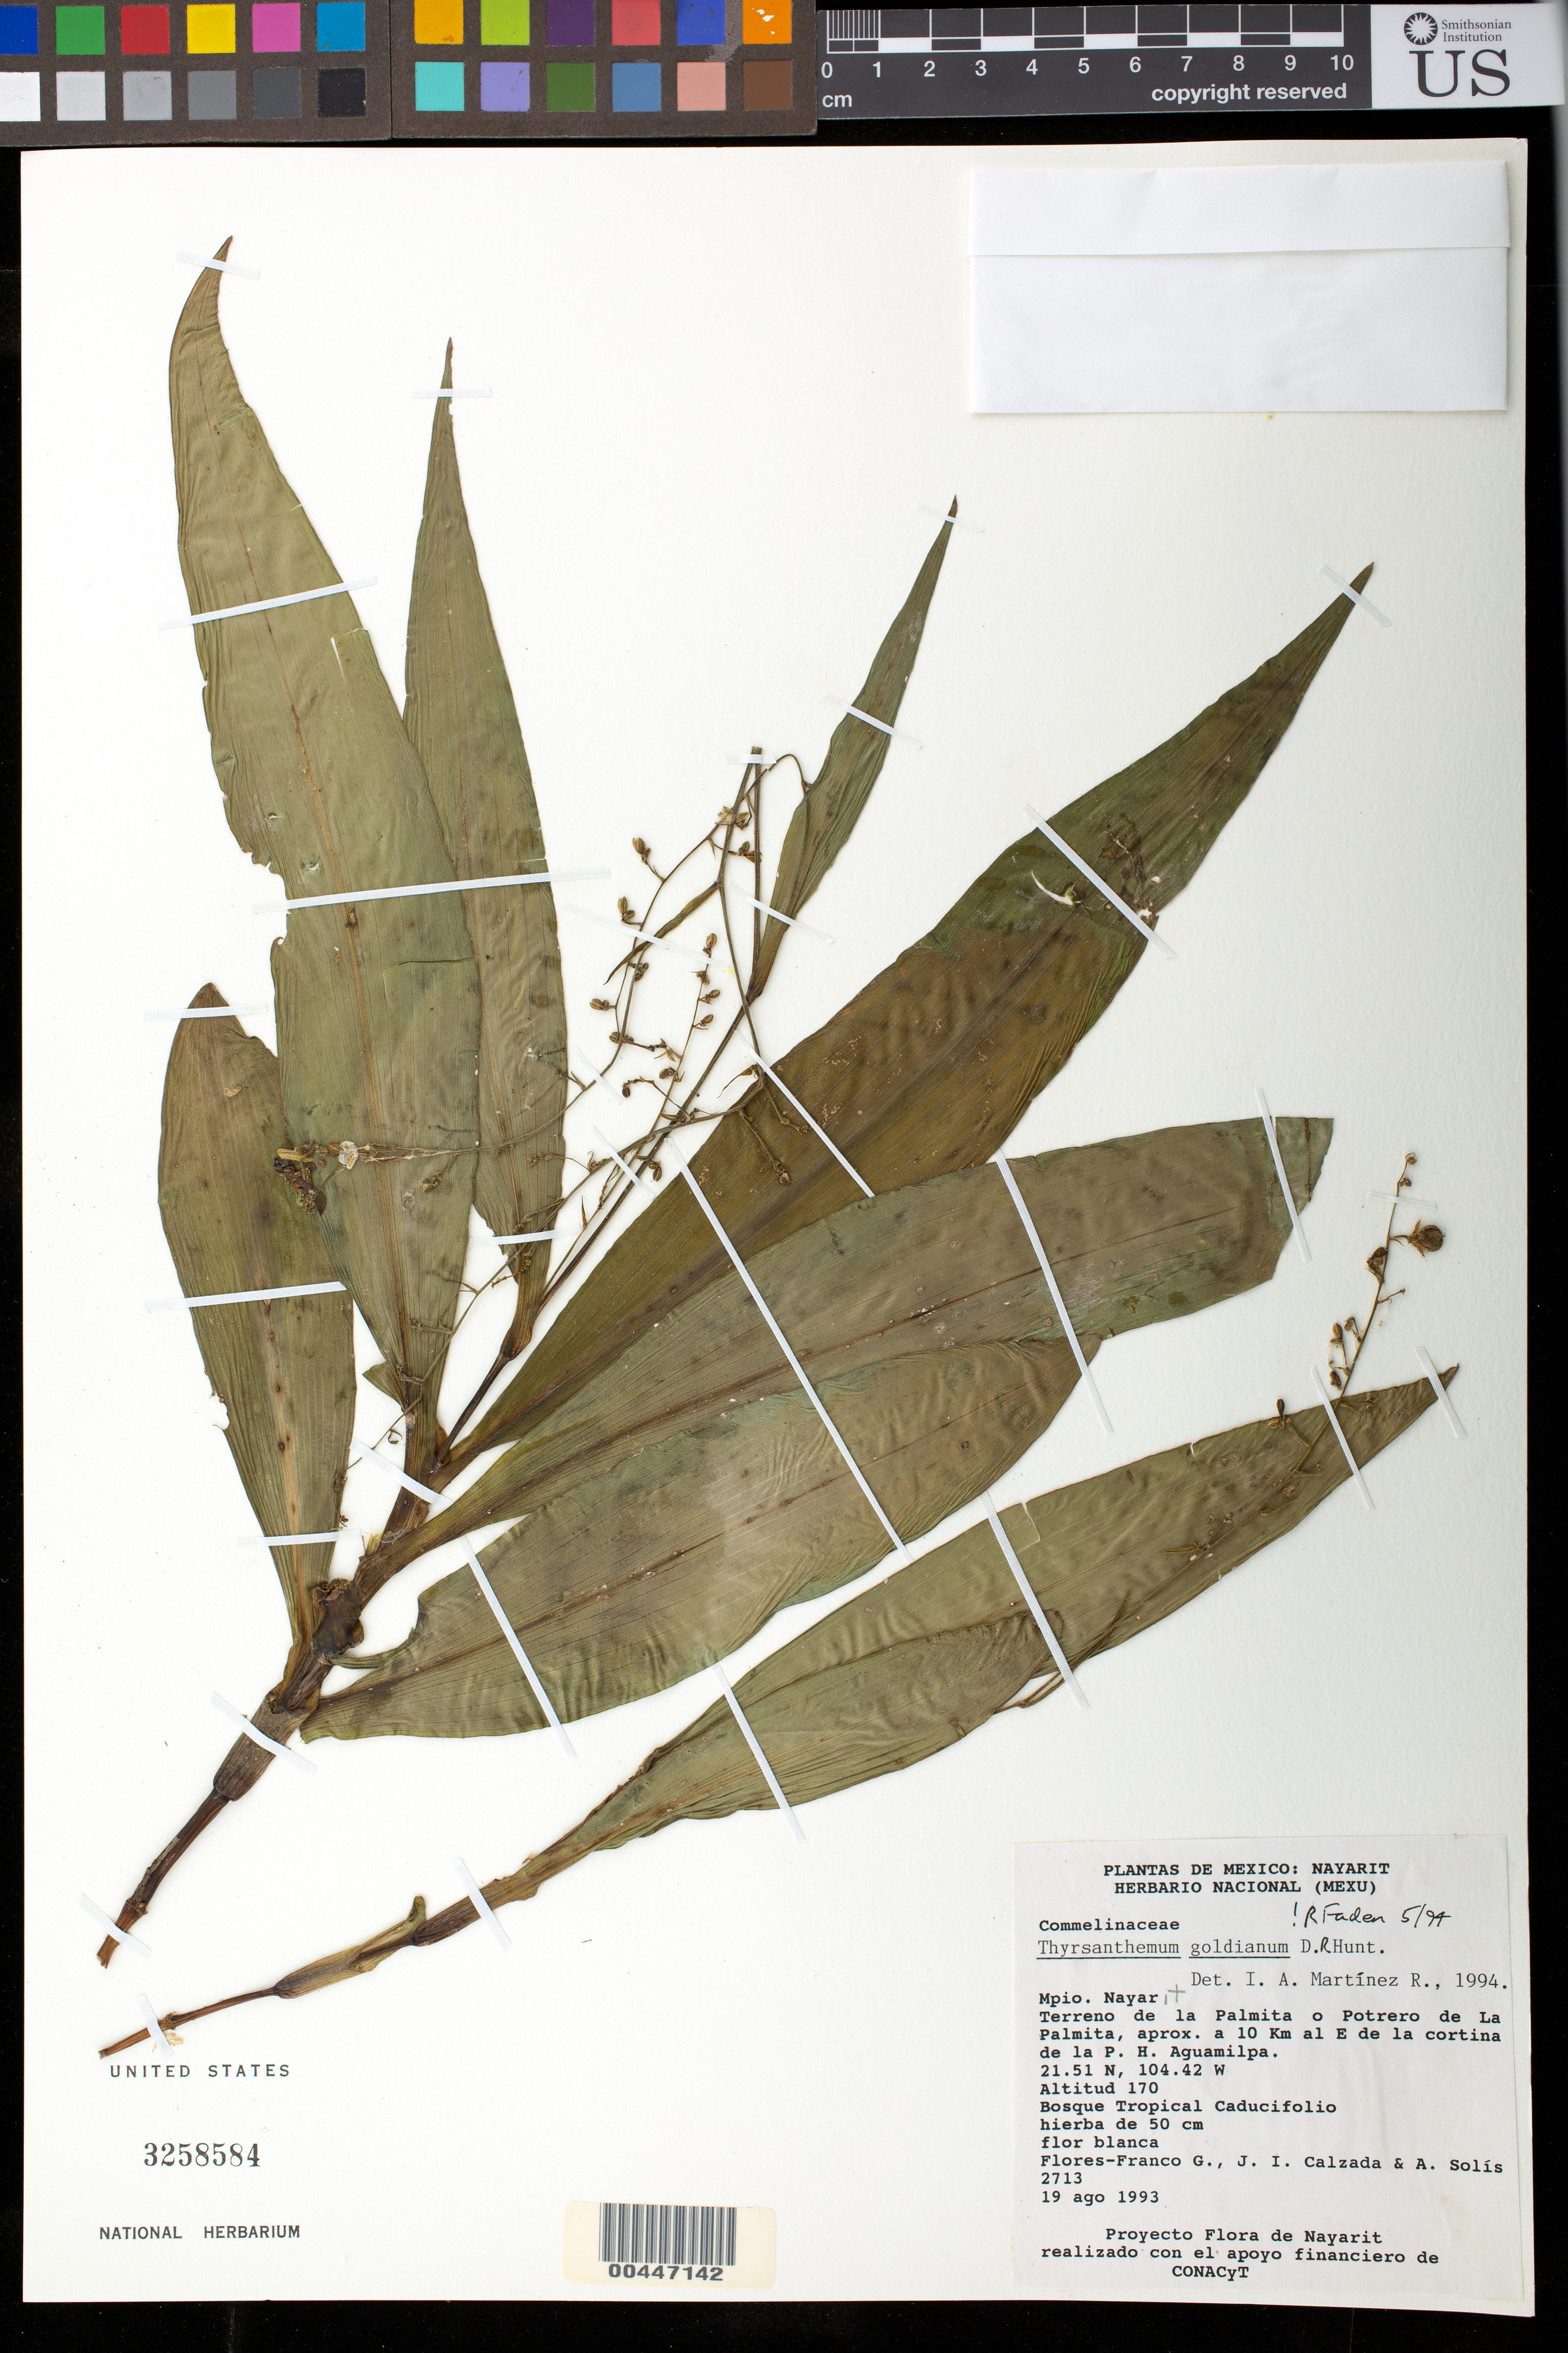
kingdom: Plantae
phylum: Tracheophyta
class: Liliopsida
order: Commelinales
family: Commelinaceae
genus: Thyrsanthemum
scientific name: Thyrsanthemum goldianum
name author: D.R. Hunt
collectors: J. I. Calzada, G. Flores F. & A. Solis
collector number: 2713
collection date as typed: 19 Aug 1993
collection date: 1993-08-19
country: Mexico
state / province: Nayarit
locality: La palmita o potrero de la palmita, E of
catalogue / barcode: US 3258584